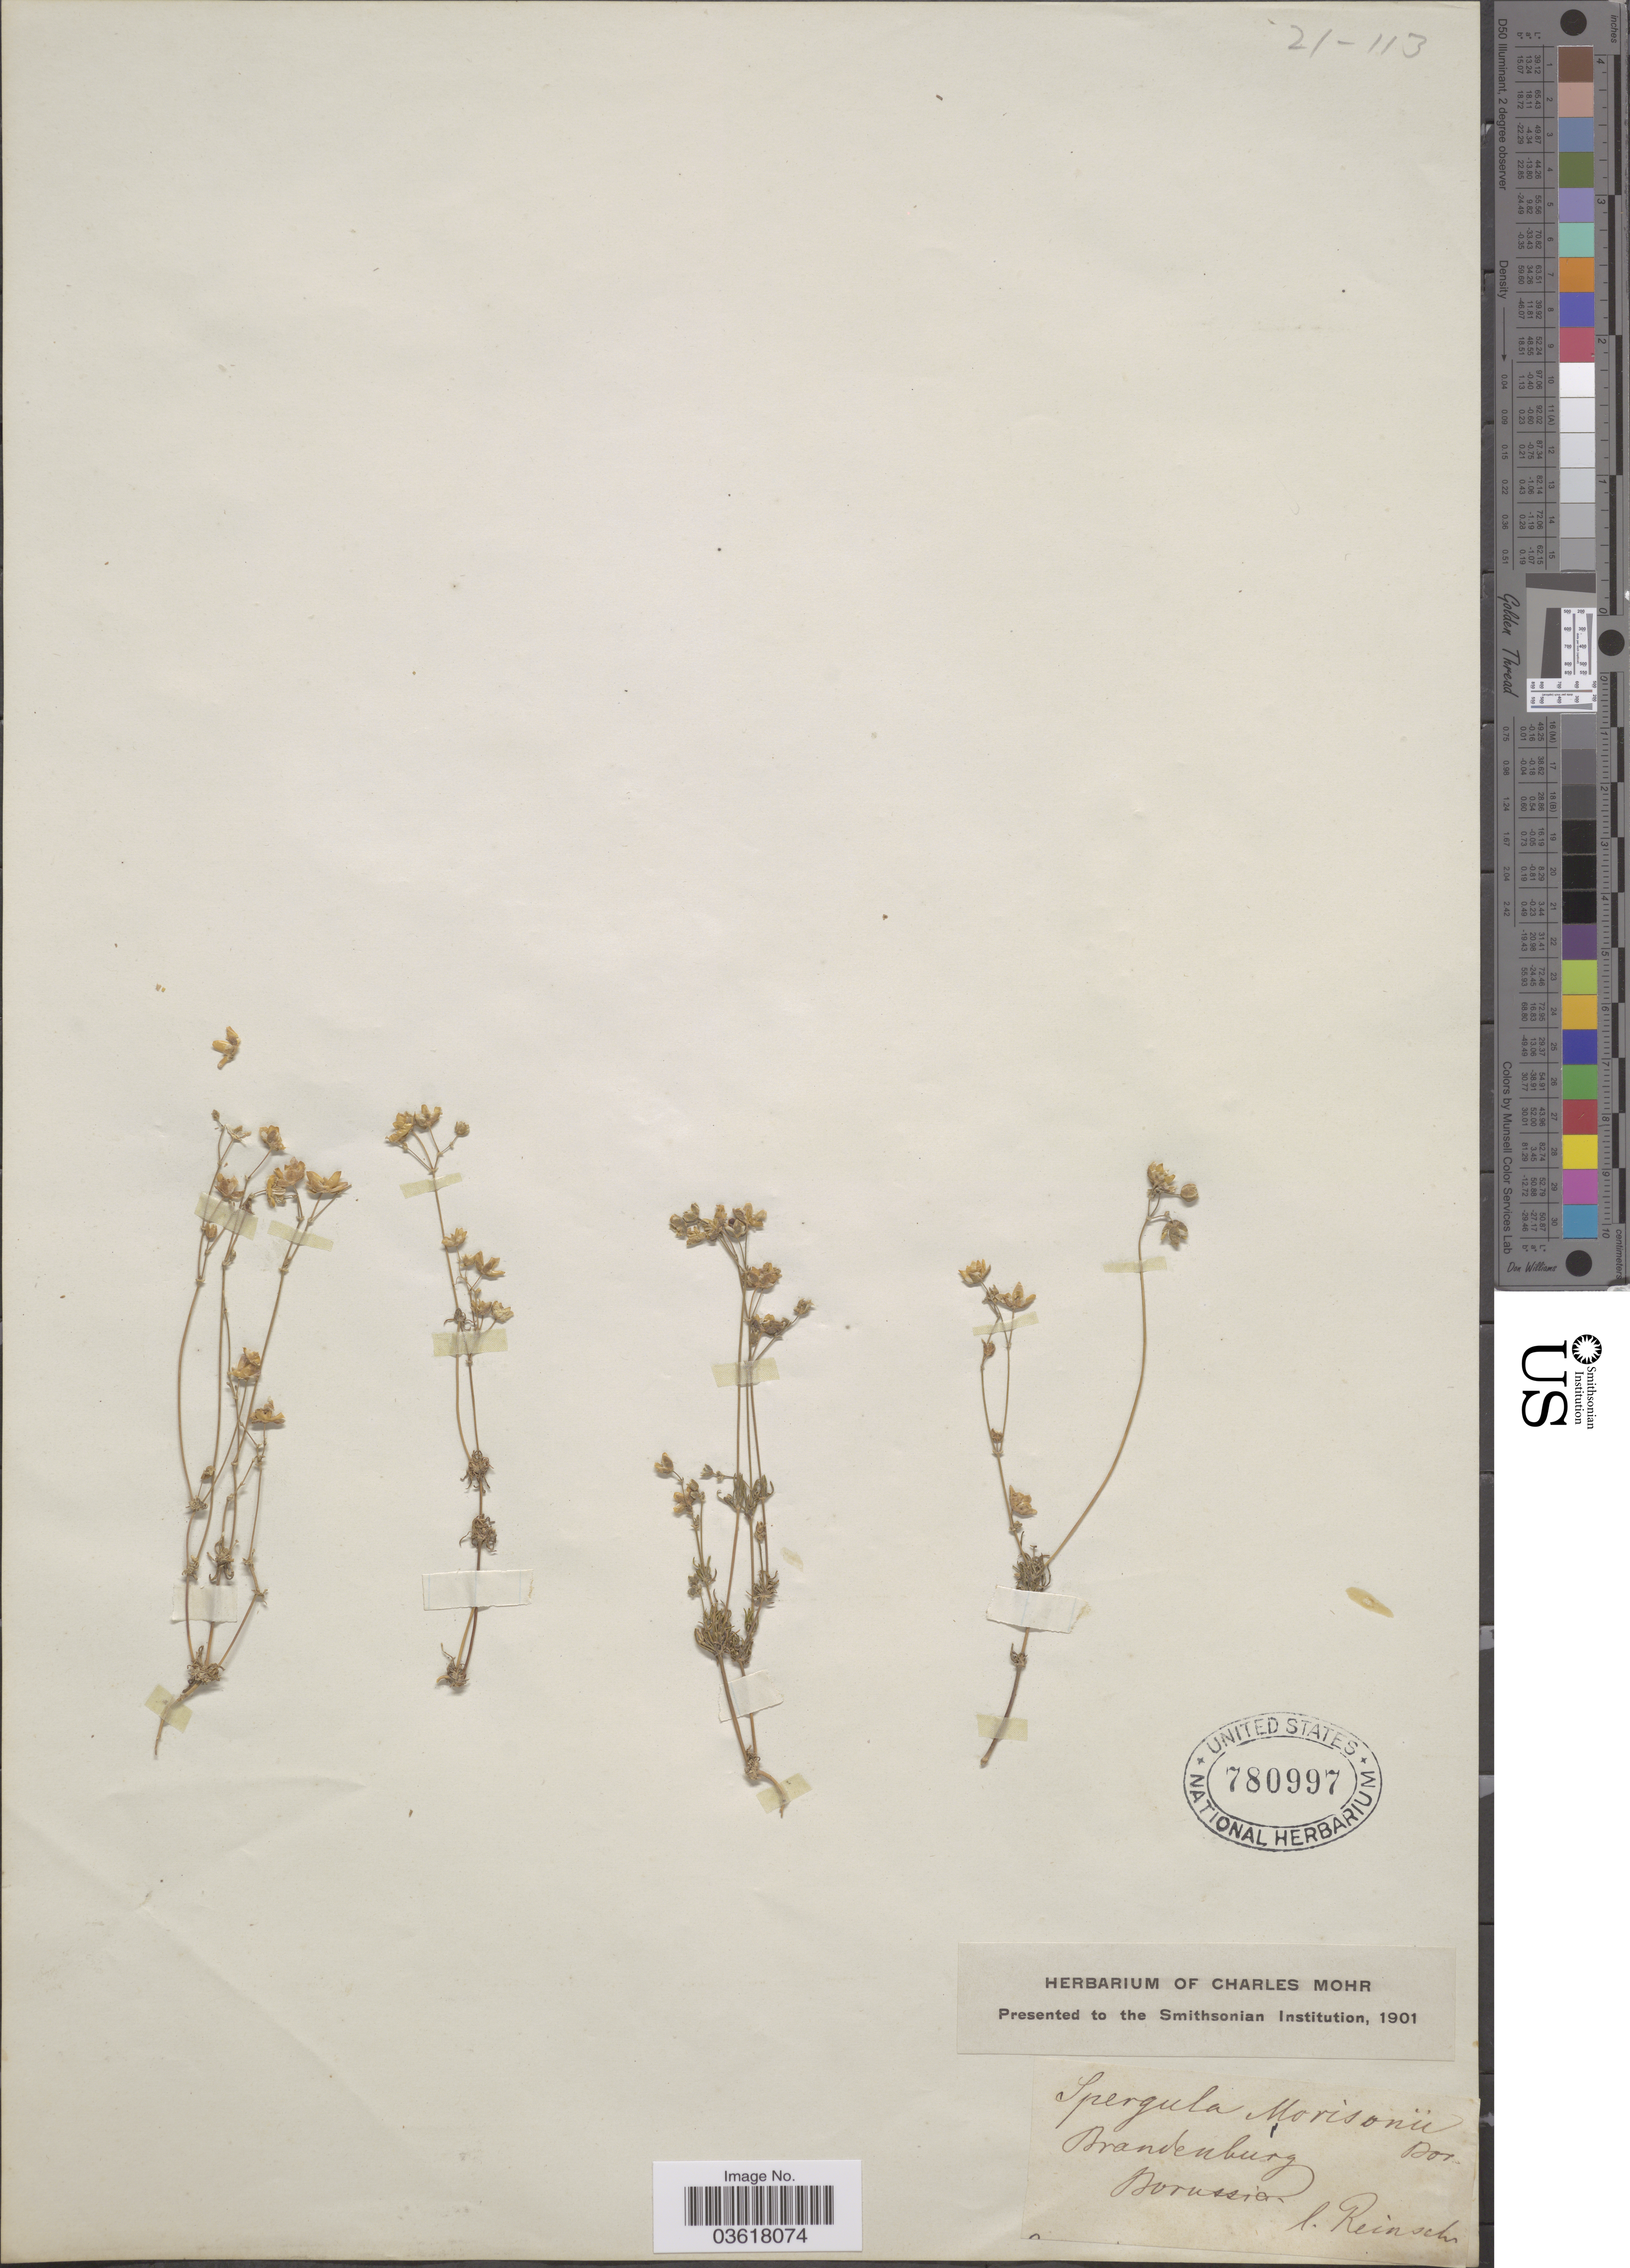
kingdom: Plantae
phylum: Tracheophyta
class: Magnoliopsida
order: Caryophyllales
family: Caryophyllaceae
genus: Spergula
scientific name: Spergula sp.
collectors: C. Reinsch (herbarium)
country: Germany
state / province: Brandenburg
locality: Borussia.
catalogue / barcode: US 780997